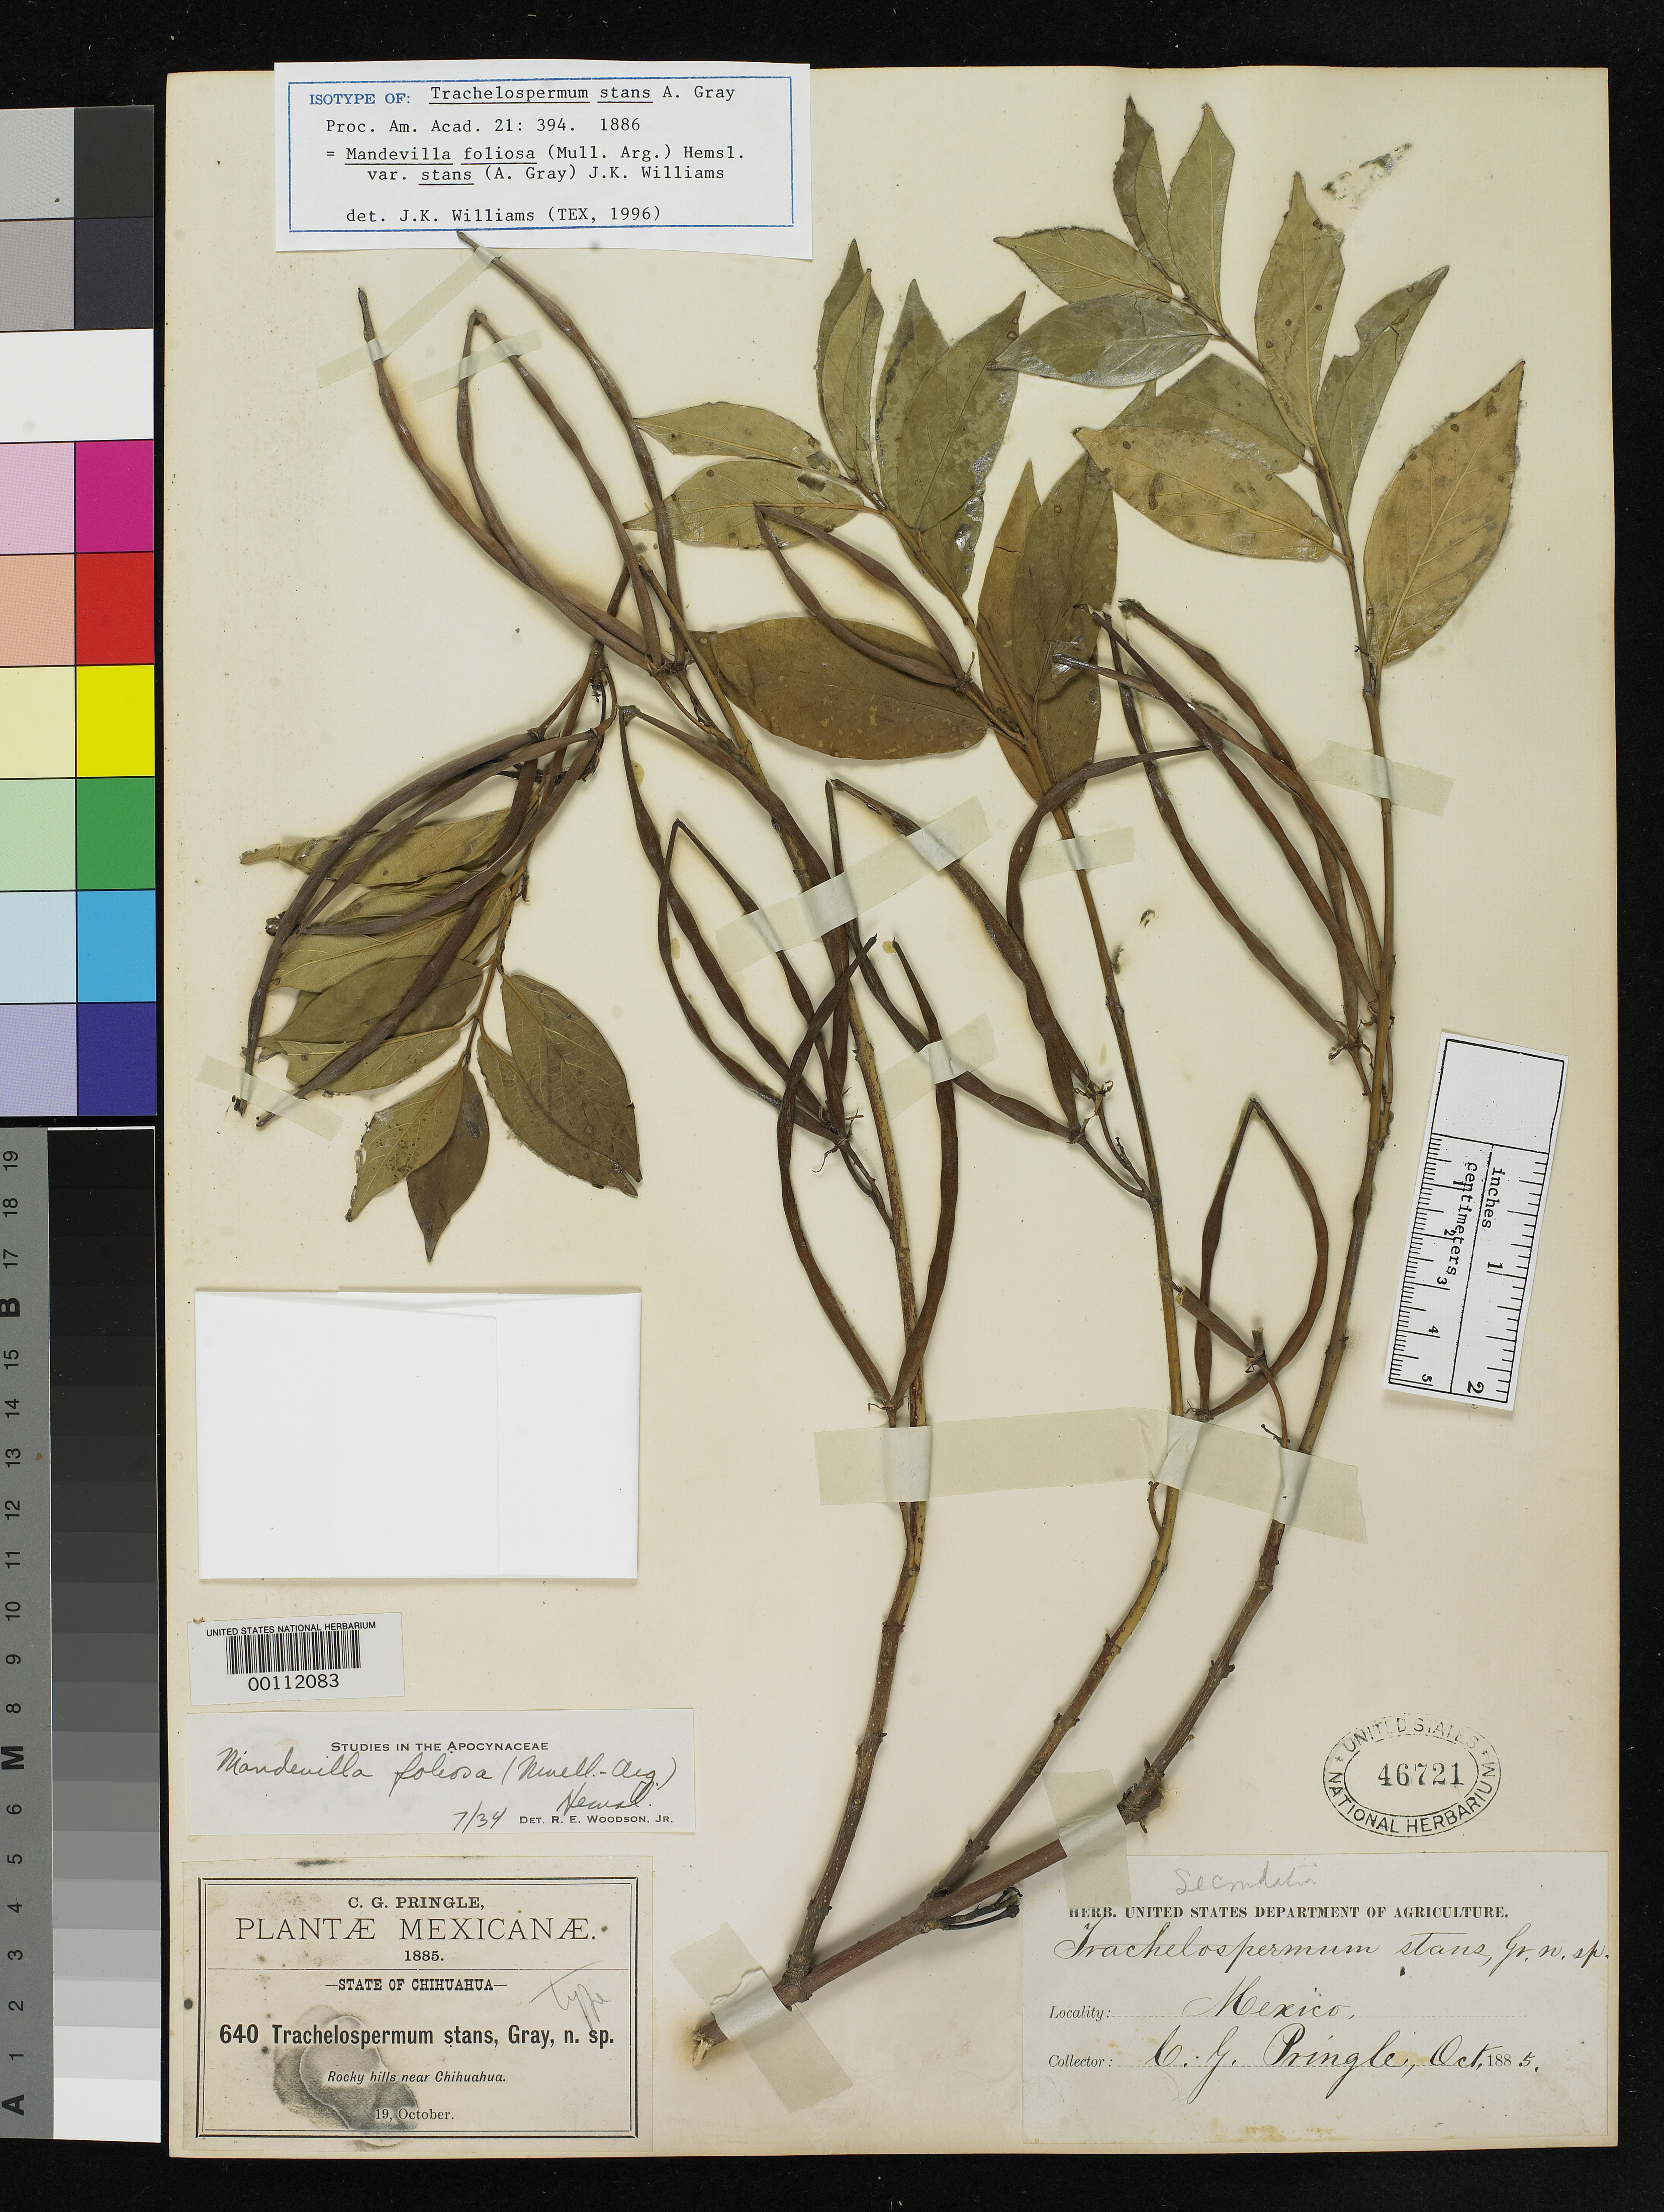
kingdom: Plantae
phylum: Tracheophyta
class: Magnoliopsida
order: Gentianales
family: Apocynaceae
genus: Trachelospermum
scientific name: Trachelospermum stans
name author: A. Gray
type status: Isotype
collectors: C. G. Pringle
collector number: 640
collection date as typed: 19 Oct 1885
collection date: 1885-10-19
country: Mexico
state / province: Chihuahua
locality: Near Chihuahua.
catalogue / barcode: US 46721